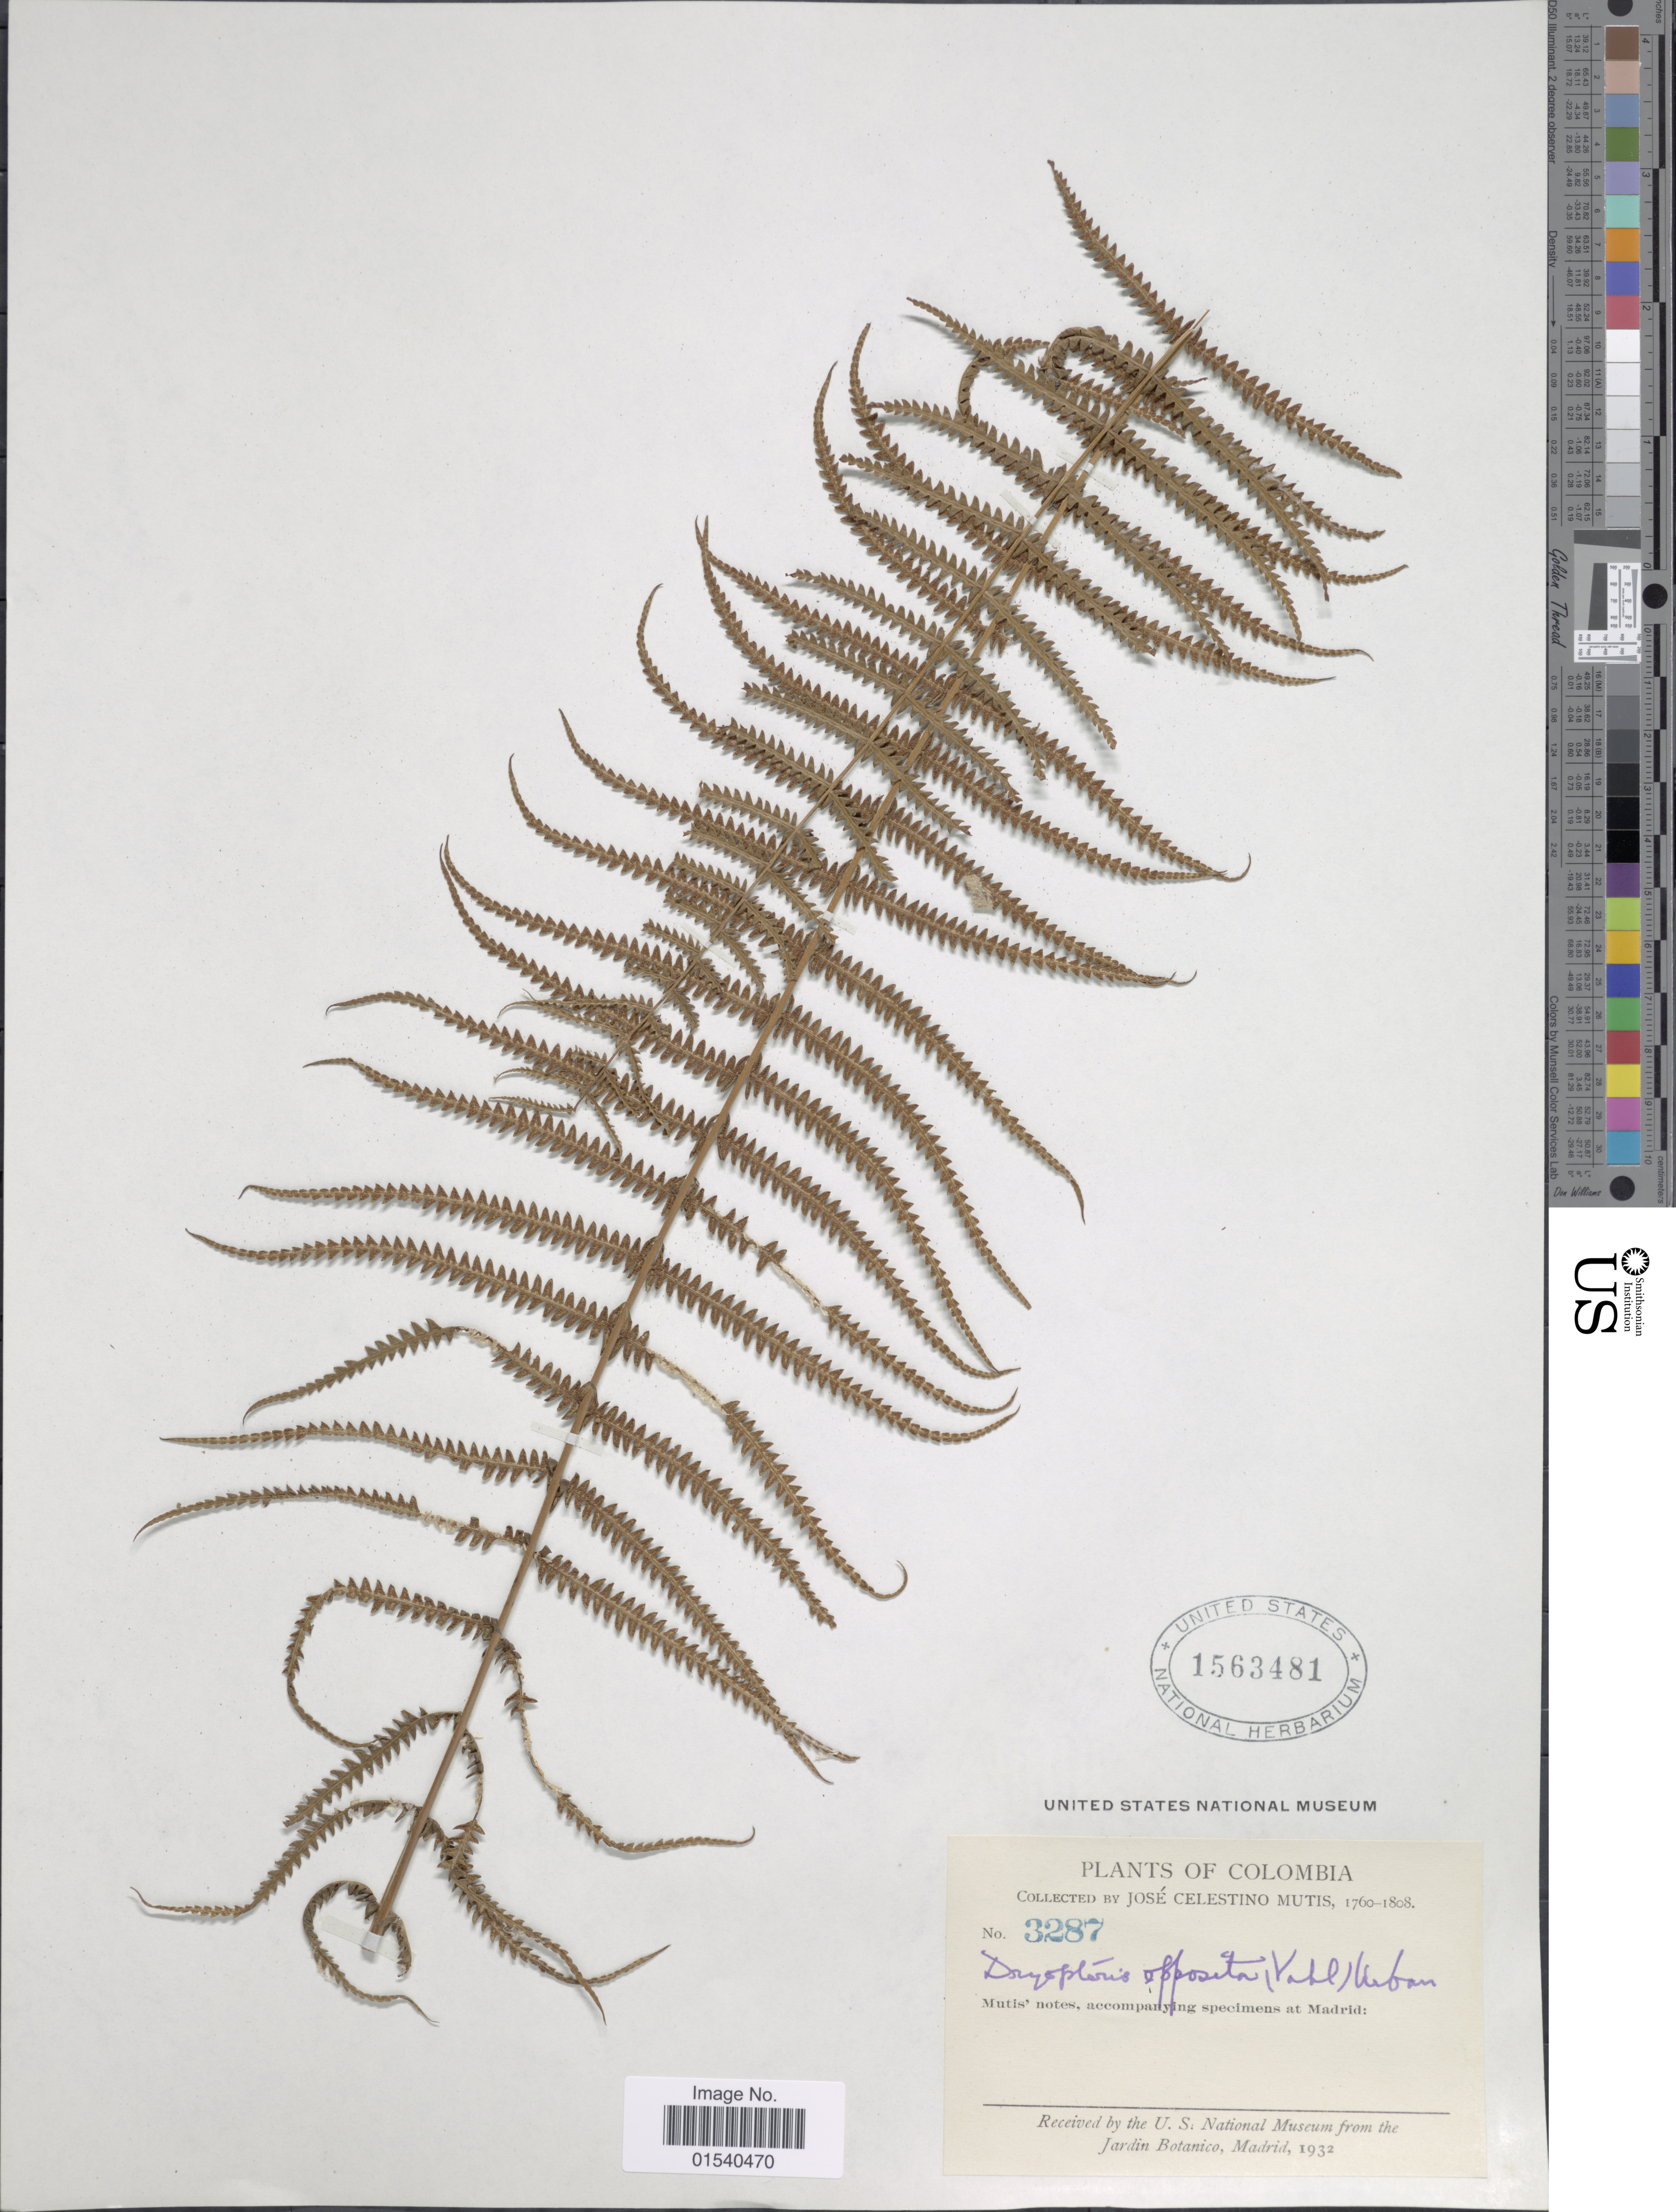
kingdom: Plantae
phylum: Tracheophyta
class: Polypodiopsida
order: Polypodiales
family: Thelypteridaceae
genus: Amauropelta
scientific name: Amauropelta opposita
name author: (Vahl) Pic. Serm.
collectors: J. C. B. Mutis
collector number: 3287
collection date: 1760/1808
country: Colombia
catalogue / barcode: US 1563481